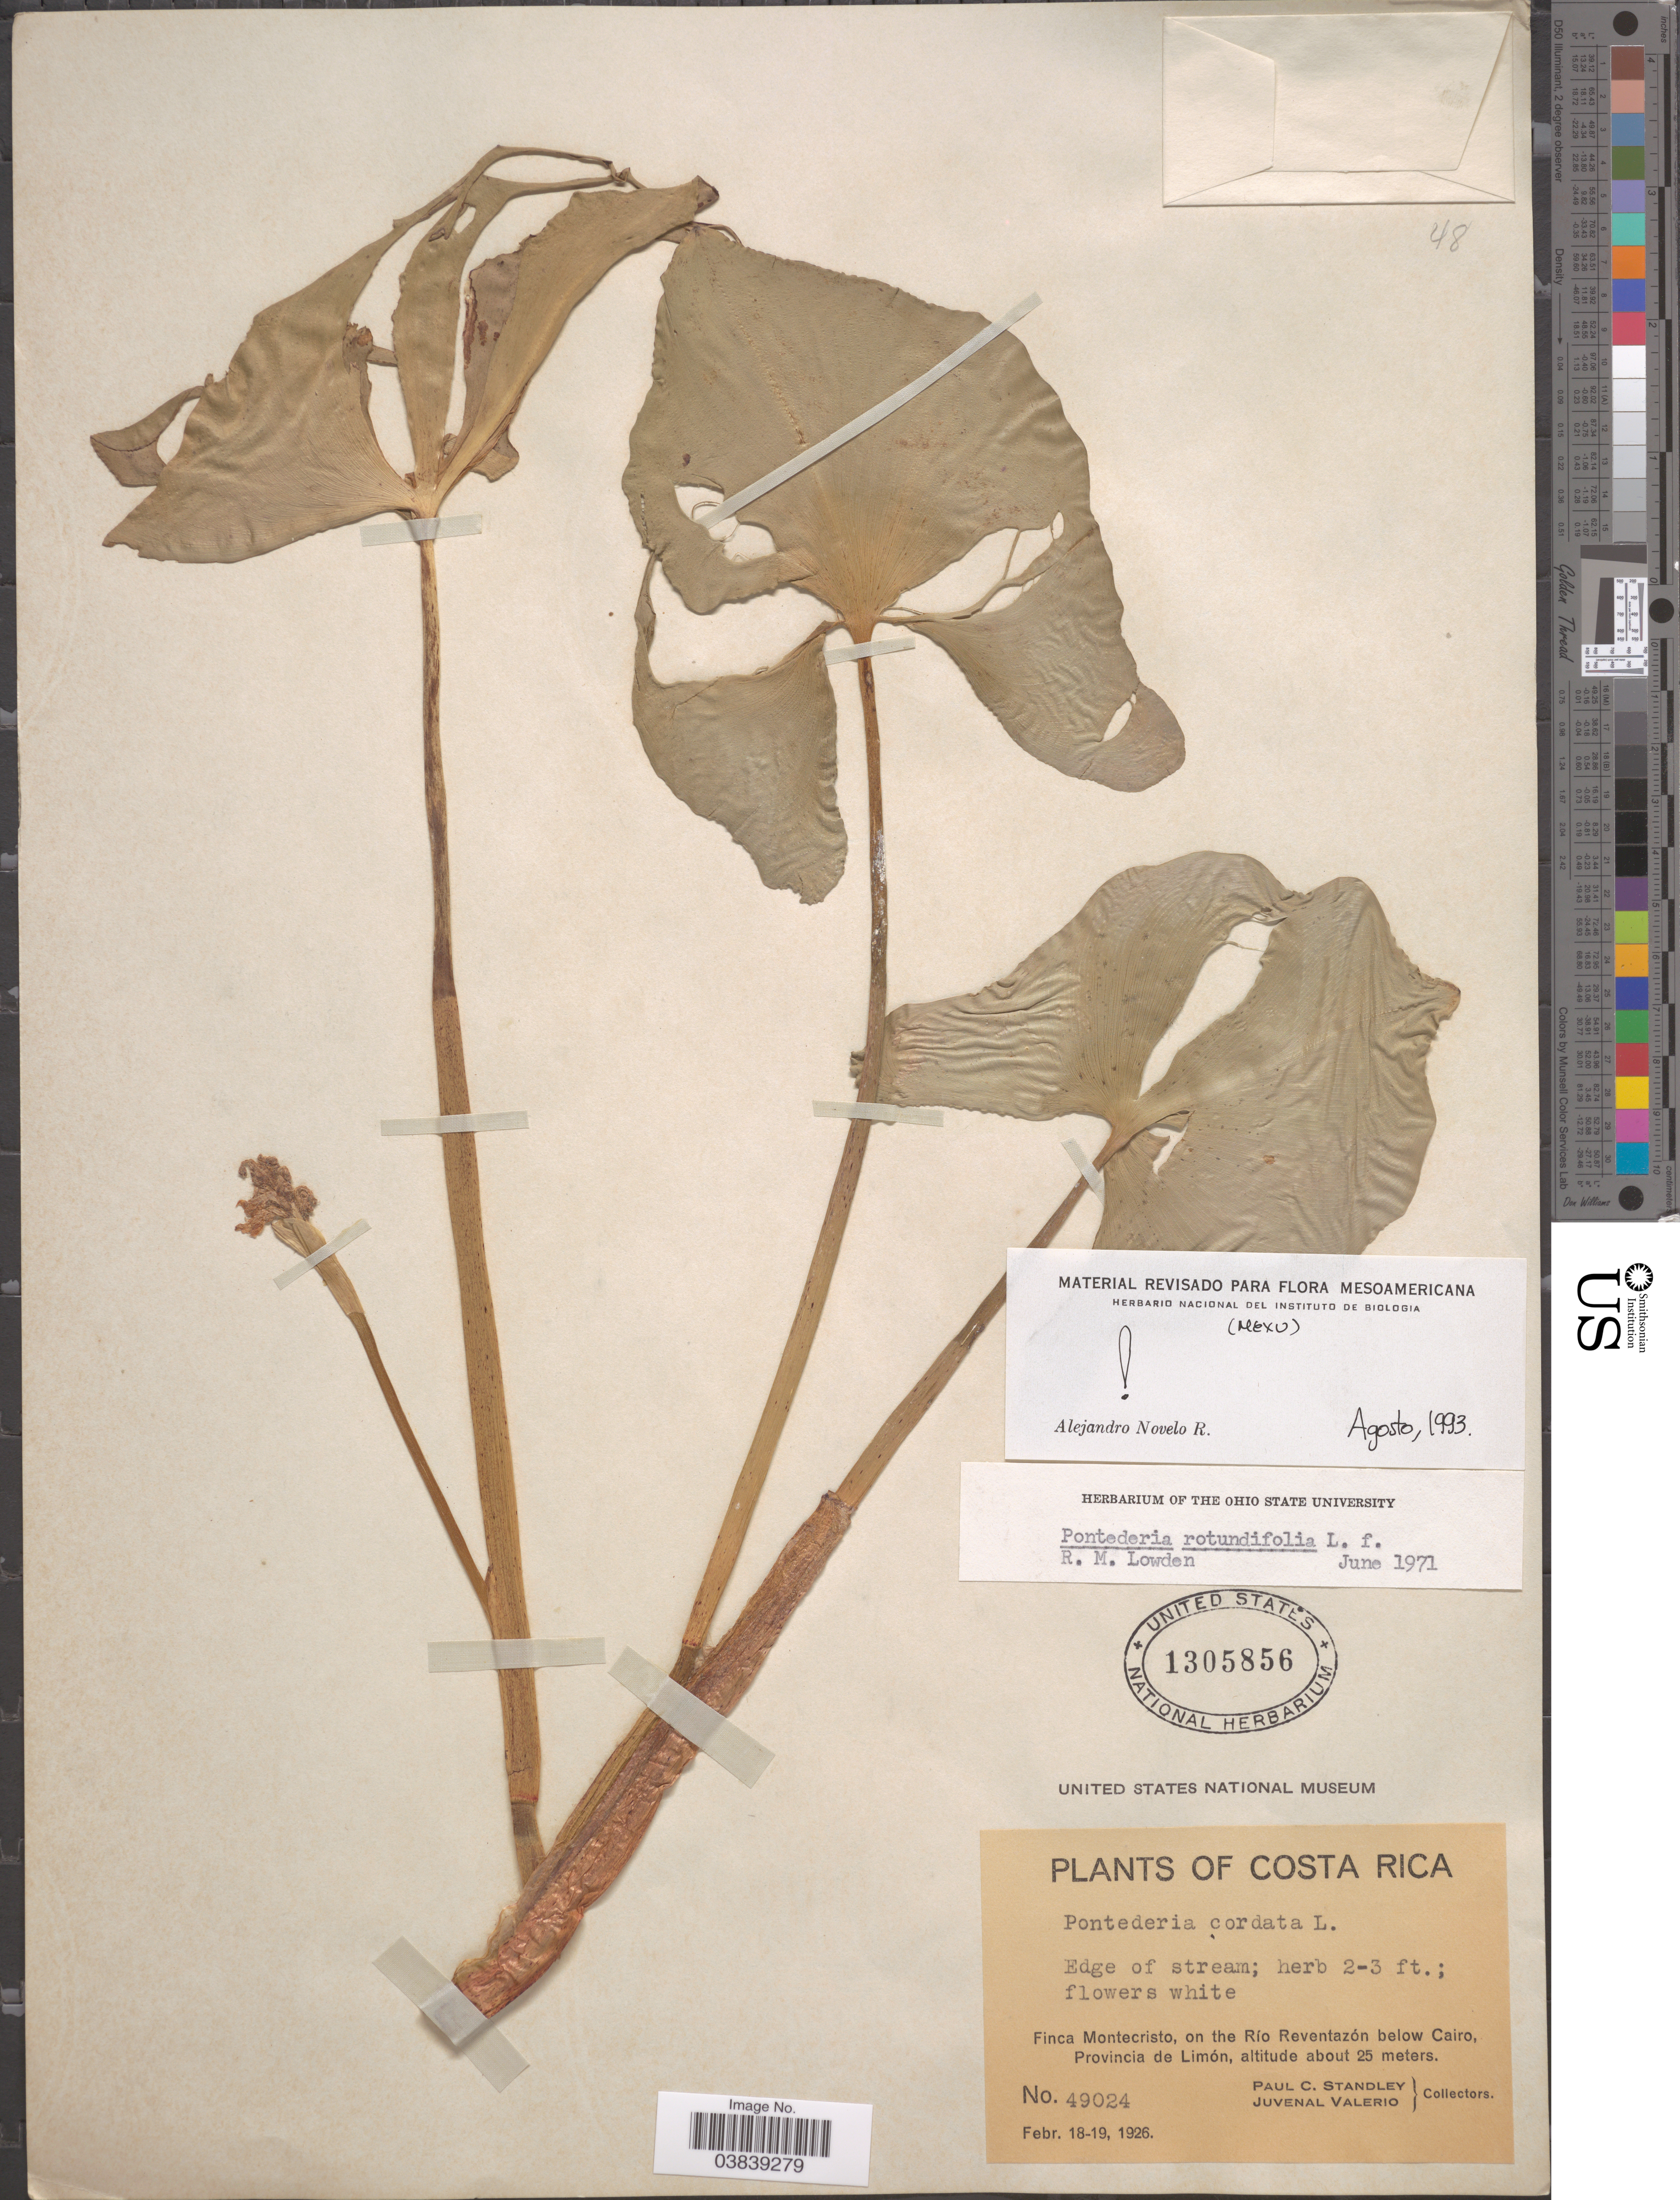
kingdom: Plantae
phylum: Tracheophyta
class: Liliopsida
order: Commelinales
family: Pontederiaceae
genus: Pontederia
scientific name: Pontederia rotundifolia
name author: L. f.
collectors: P. C. Standley & J. Valerio R.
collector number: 49024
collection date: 1926-02-18/1926-02-19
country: Costa Rica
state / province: Limón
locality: Finca Montecristo, on the Río Reventazón below Cairo.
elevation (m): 25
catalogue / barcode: US 1305856